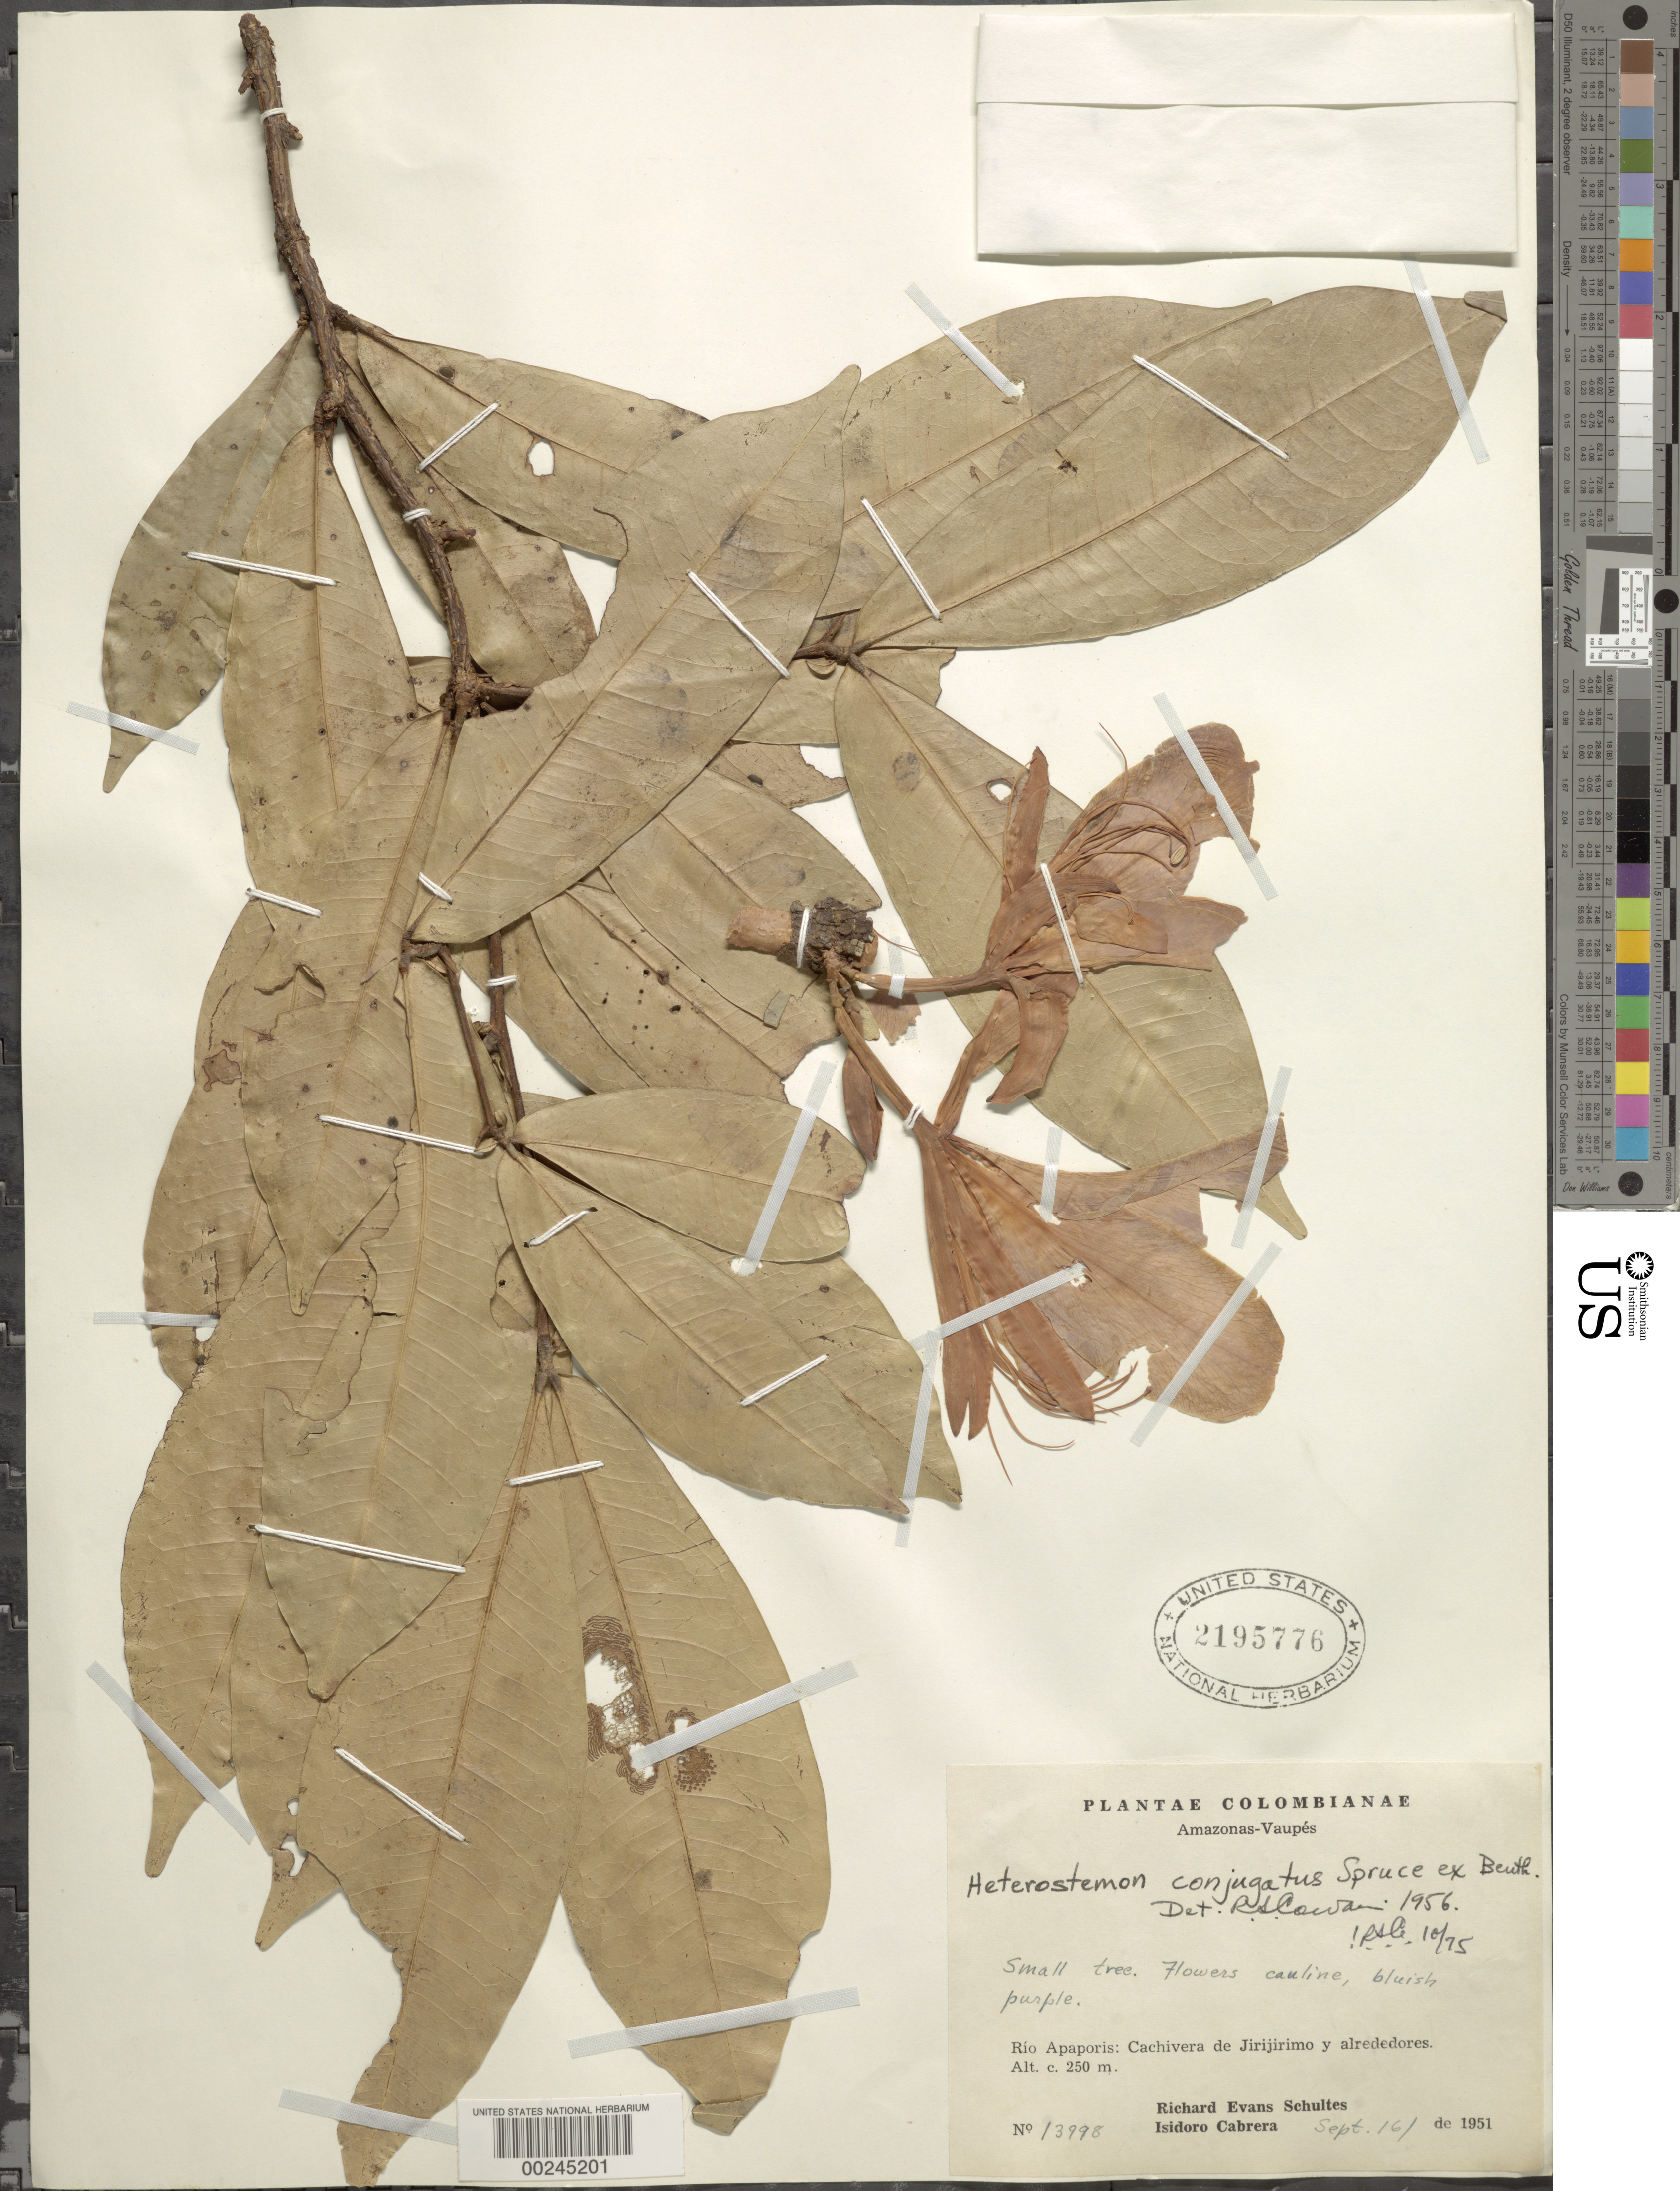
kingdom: Plantae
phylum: Tracheophyta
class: Magnoliopsida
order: Fabales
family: Fabaceae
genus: Heterostemon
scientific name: Heterostemon conjugatus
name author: Spruce ex Benth.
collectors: R. E. Schultes & I. Cabrera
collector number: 13998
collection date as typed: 16 Sep 1951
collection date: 1951-09-16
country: Colombia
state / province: Amazônas / Vaupés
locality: Rio Apaporis, Cachivera de Jirijirimo and vicinity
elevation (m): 250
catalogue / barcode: US 2195776